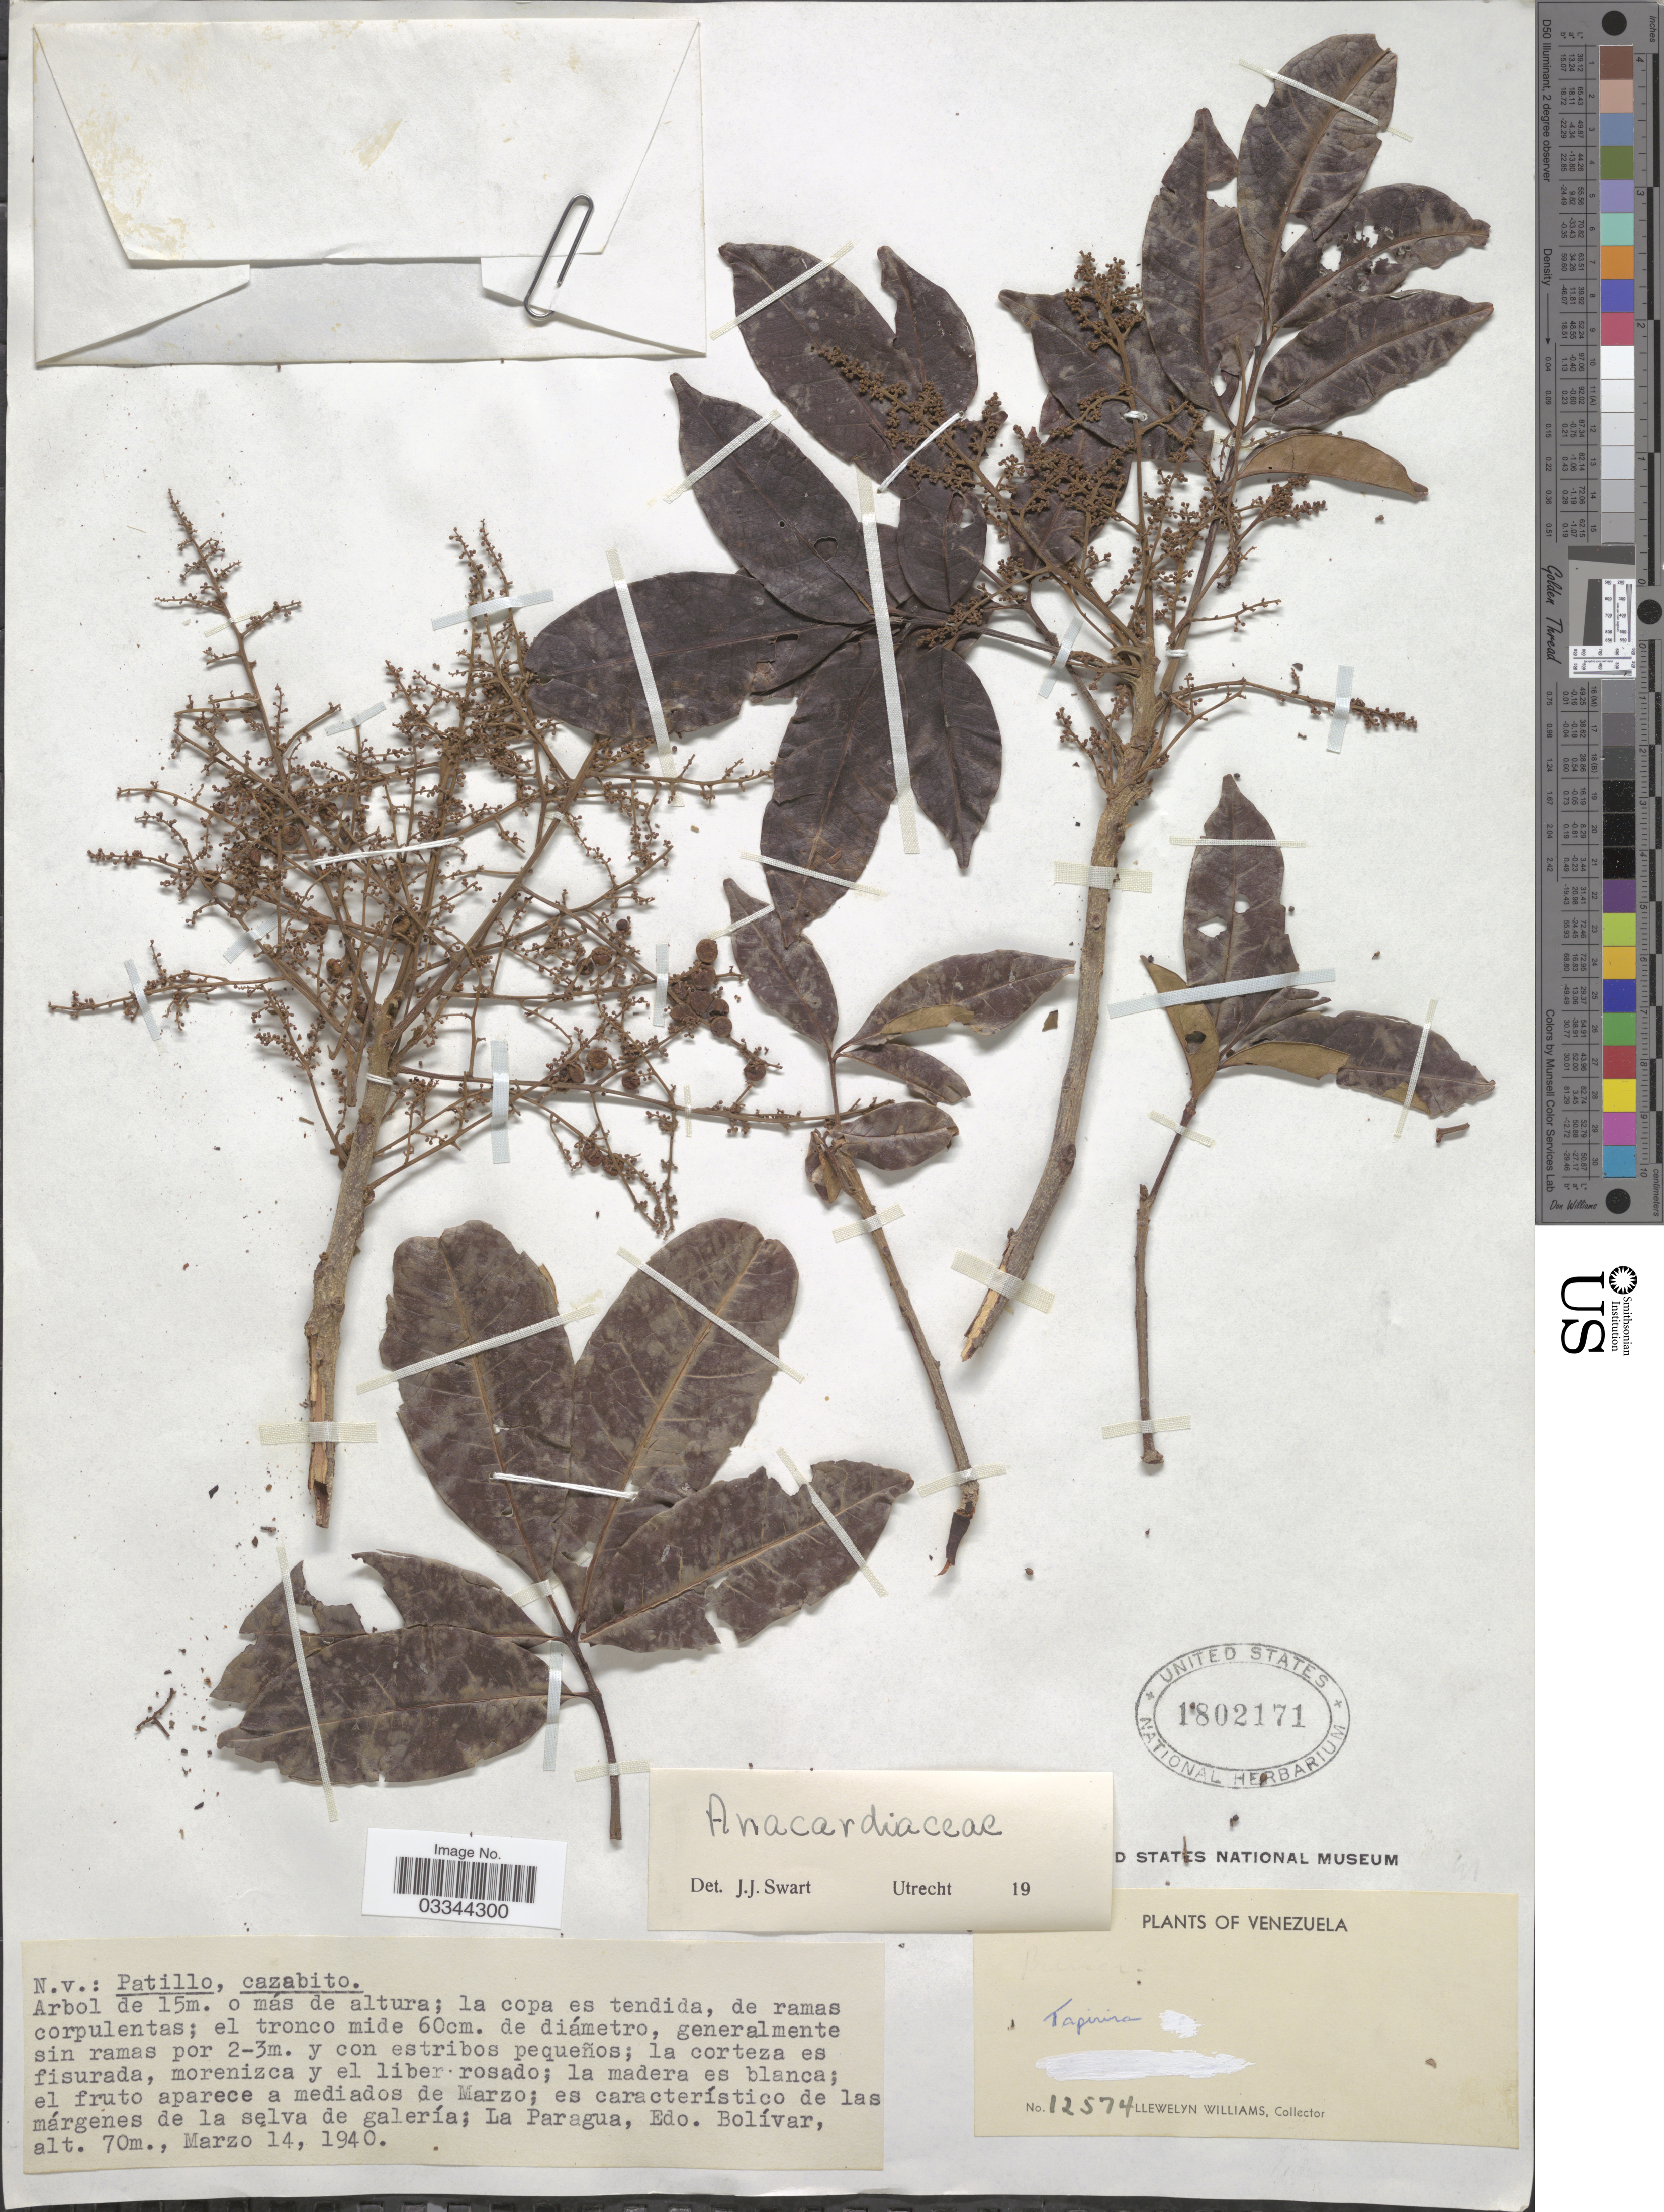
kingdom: Plantae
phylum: Tracheophyta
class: Magnoliopsida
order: Sapindales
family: Anacardiaceae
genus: Tapirira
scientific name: Tapirira sp.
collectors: Ll. Williams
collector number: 12574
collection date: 1940-03-14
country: Venezuela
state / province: Bolivar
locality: Es característico de las márgenes de la selva de galería; La Paragua.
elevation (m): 70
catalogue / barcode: US 1802171